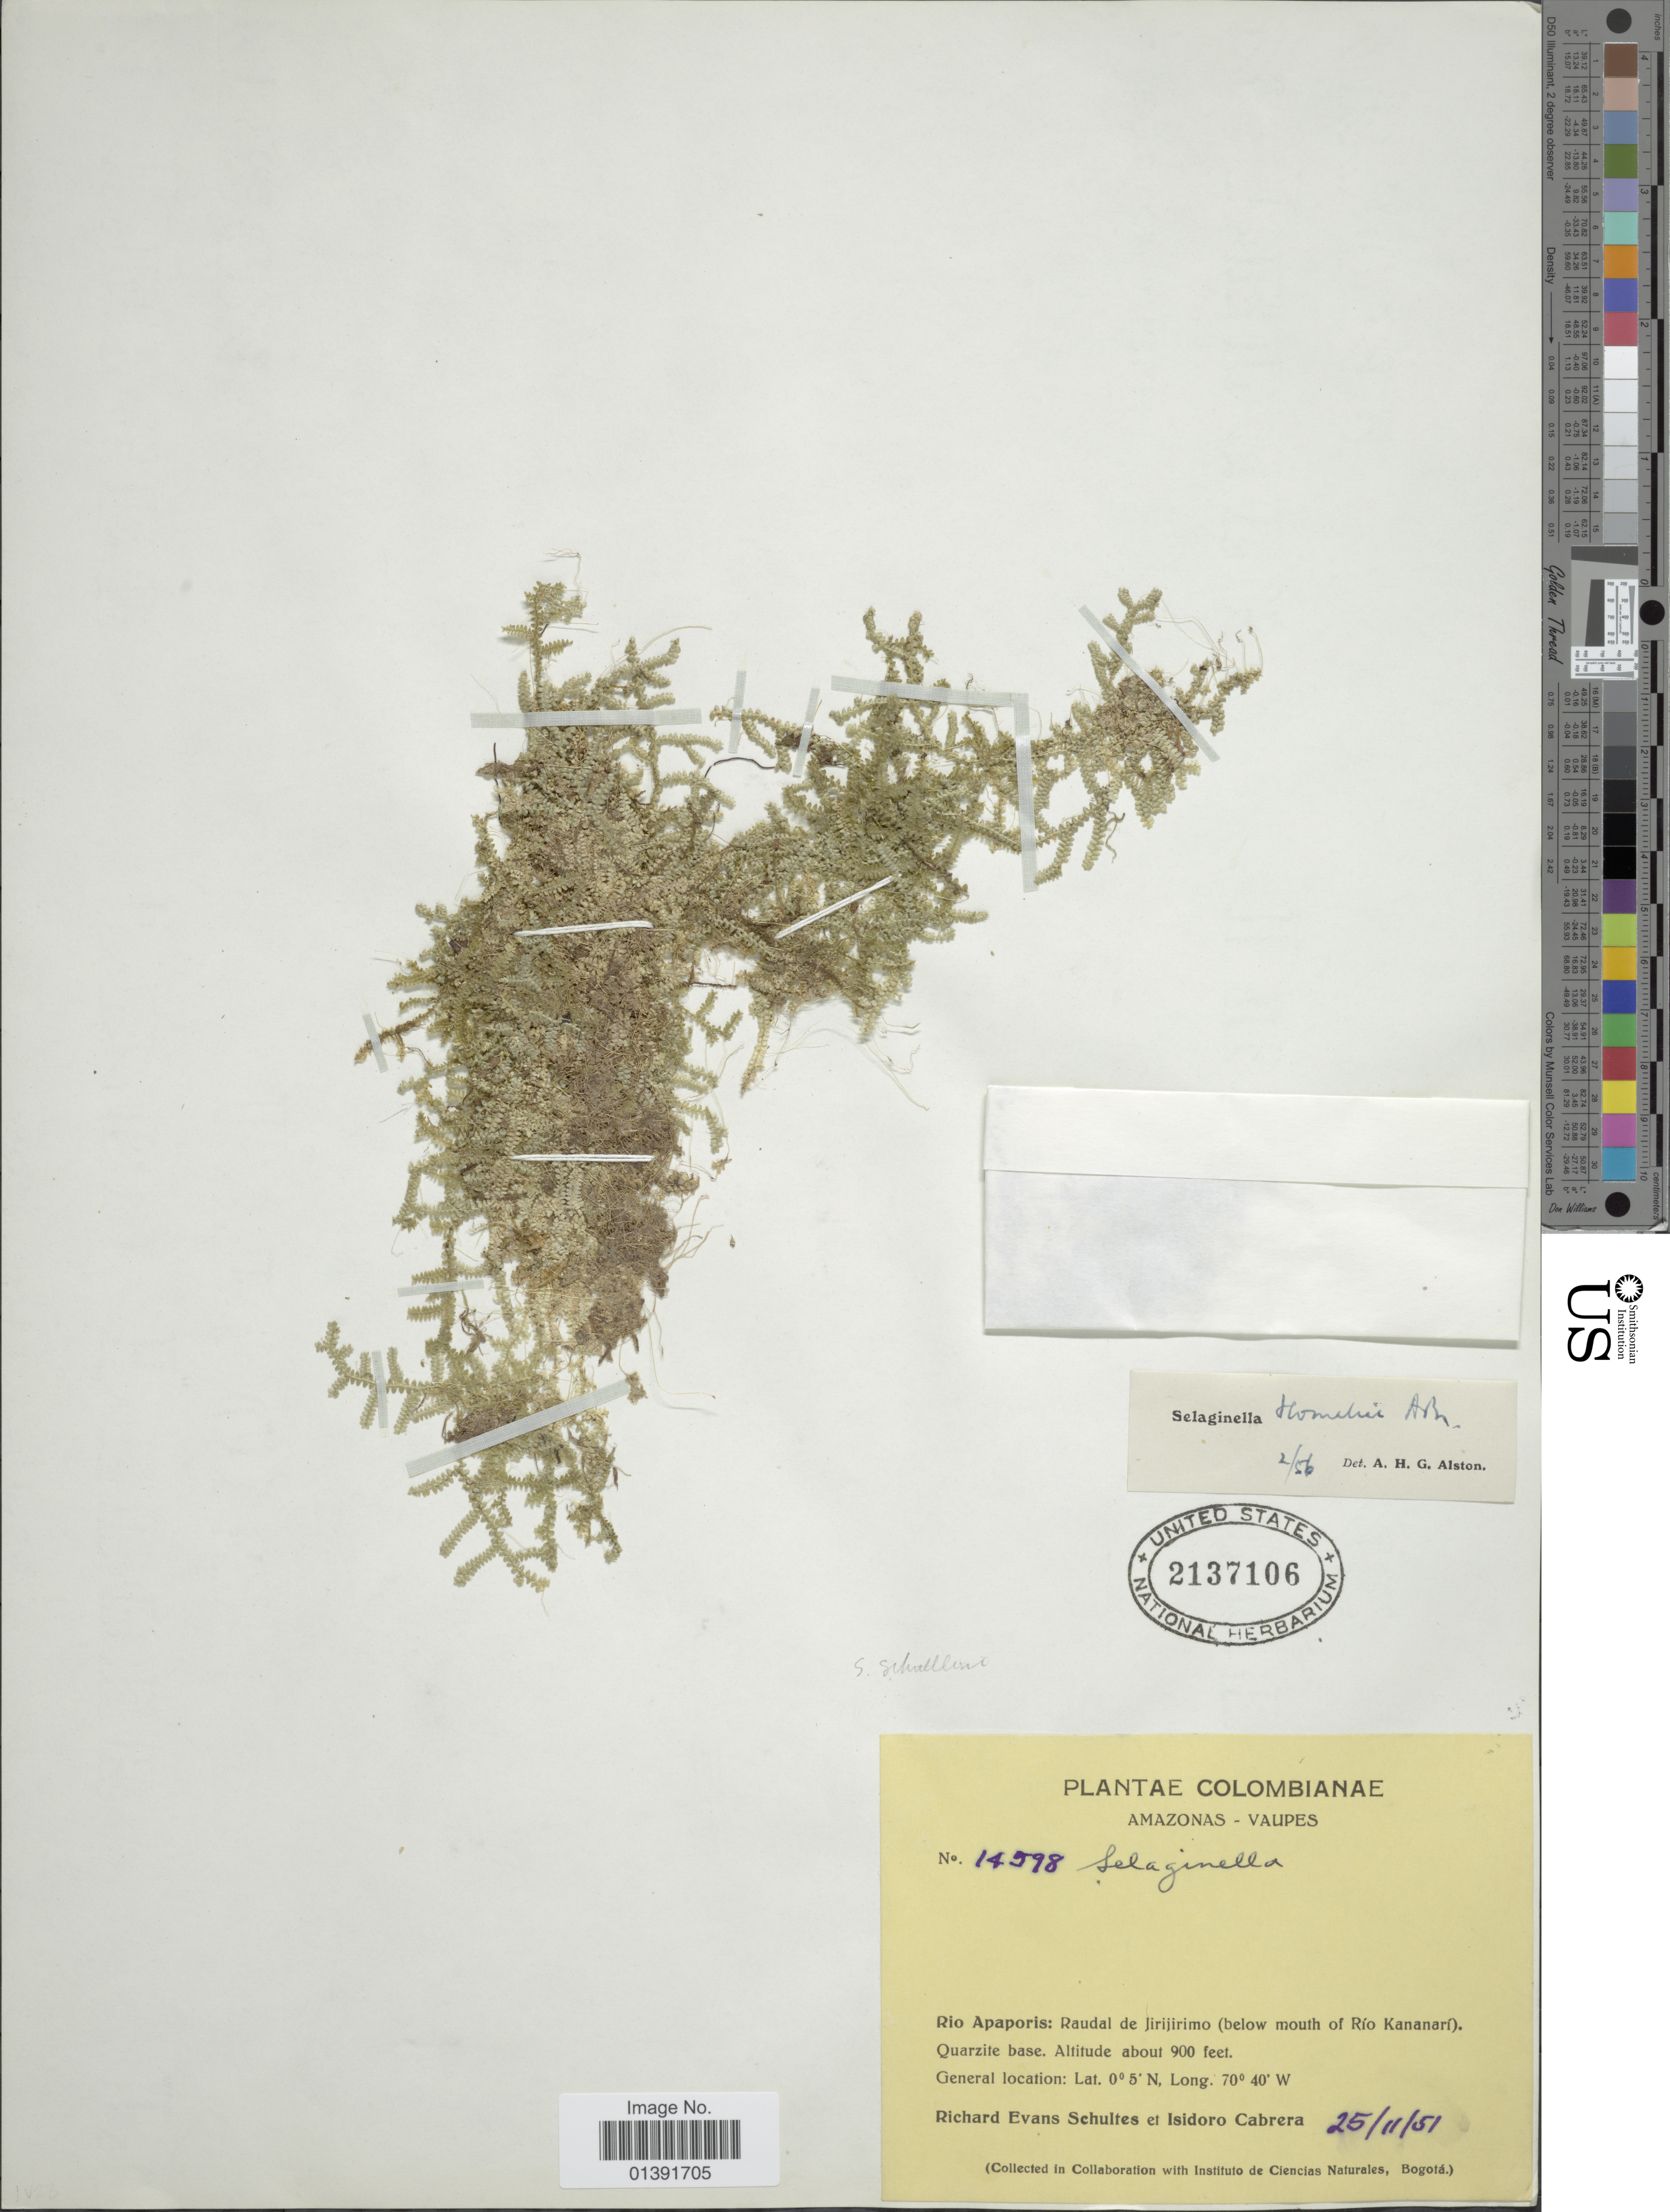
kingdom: Plantae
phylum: Tracheophyta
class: Lycopodiopsida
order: Selaginellales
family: Selaginellaceae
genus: Selaginella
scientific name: Selaginella schultesii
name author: Alston ex Crabbe & Jermy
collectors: R. E. Schultes & I. Cabrera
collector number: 14598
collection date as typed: Transcribed d/m/y: 25/11/51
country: Colombia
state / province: Vaupés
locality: Amazonas, Rio Apaporis: Raudal de Jirijirimo (below mouth of Rio Kananari)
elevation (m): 274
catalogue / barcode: US 2137106